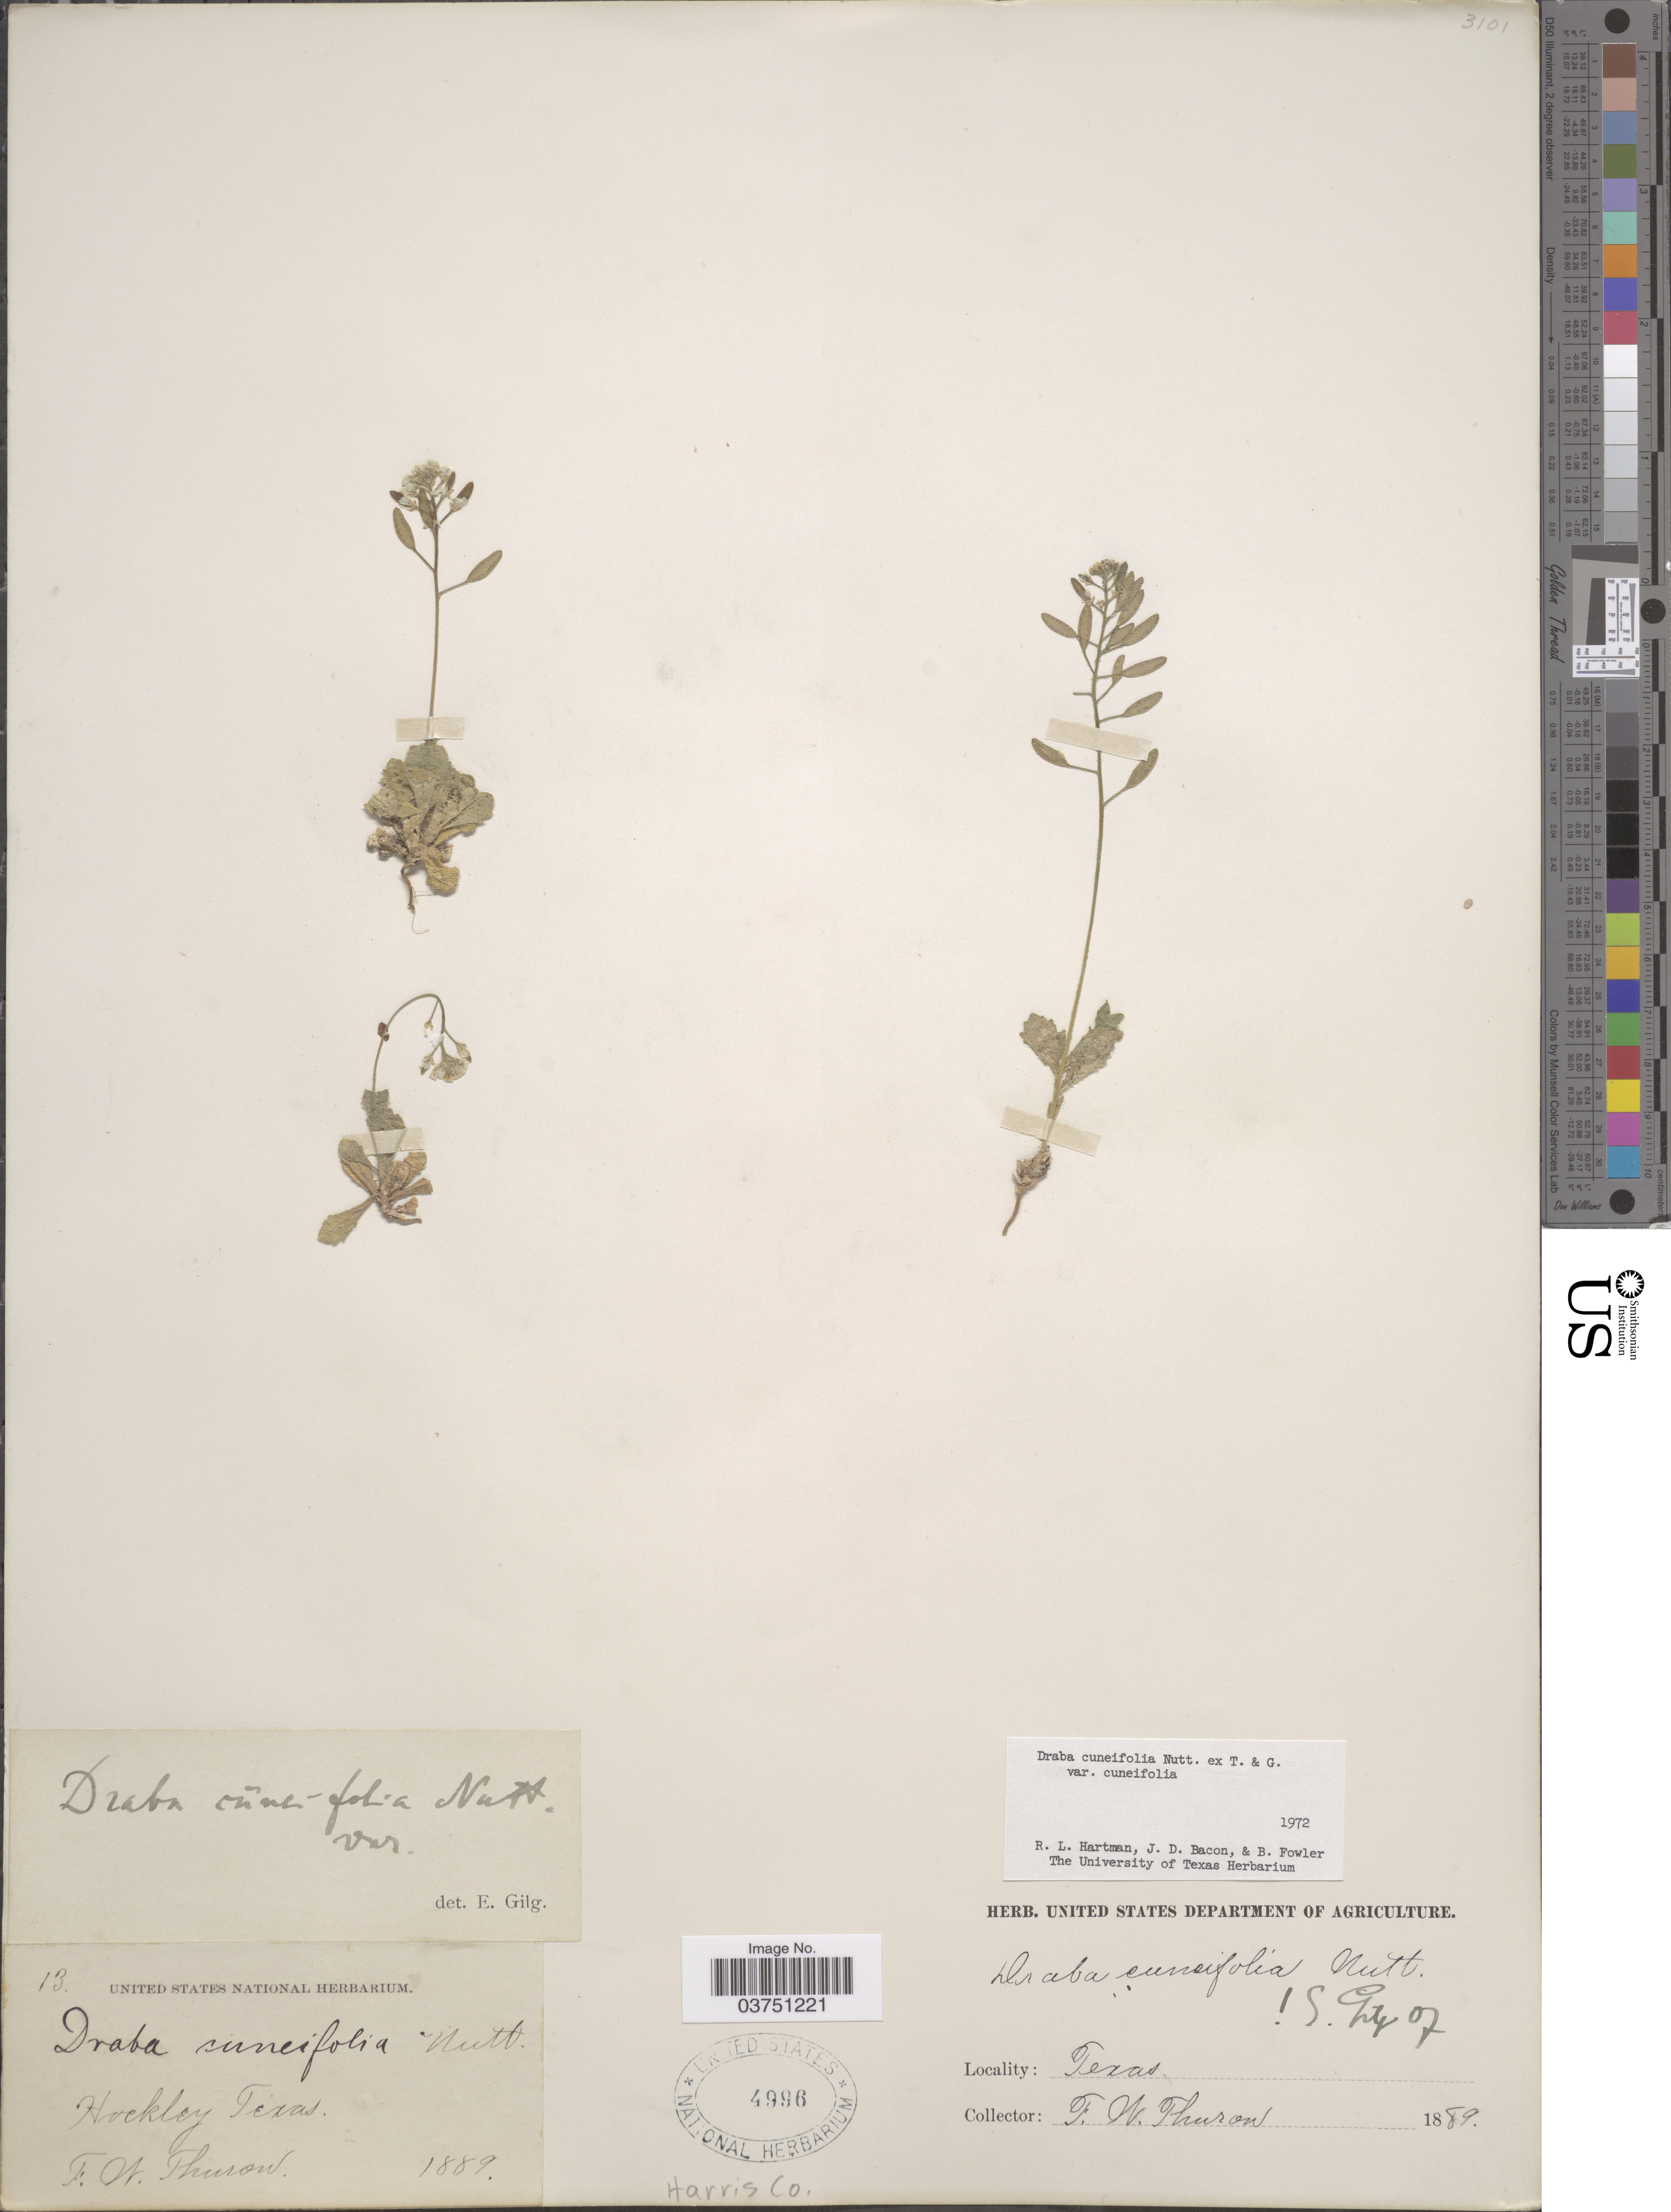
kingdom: Plantae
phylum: Tracheophyta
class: Magnoliopsida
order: Brassicales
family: Brassicaceae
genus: Draba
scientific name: Draba cuneifolia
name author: Nutt.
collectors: F. Thuron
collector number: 13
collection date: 1889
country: United States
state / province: Texas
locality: Hockley. Harris Co.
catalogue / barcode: US 4996